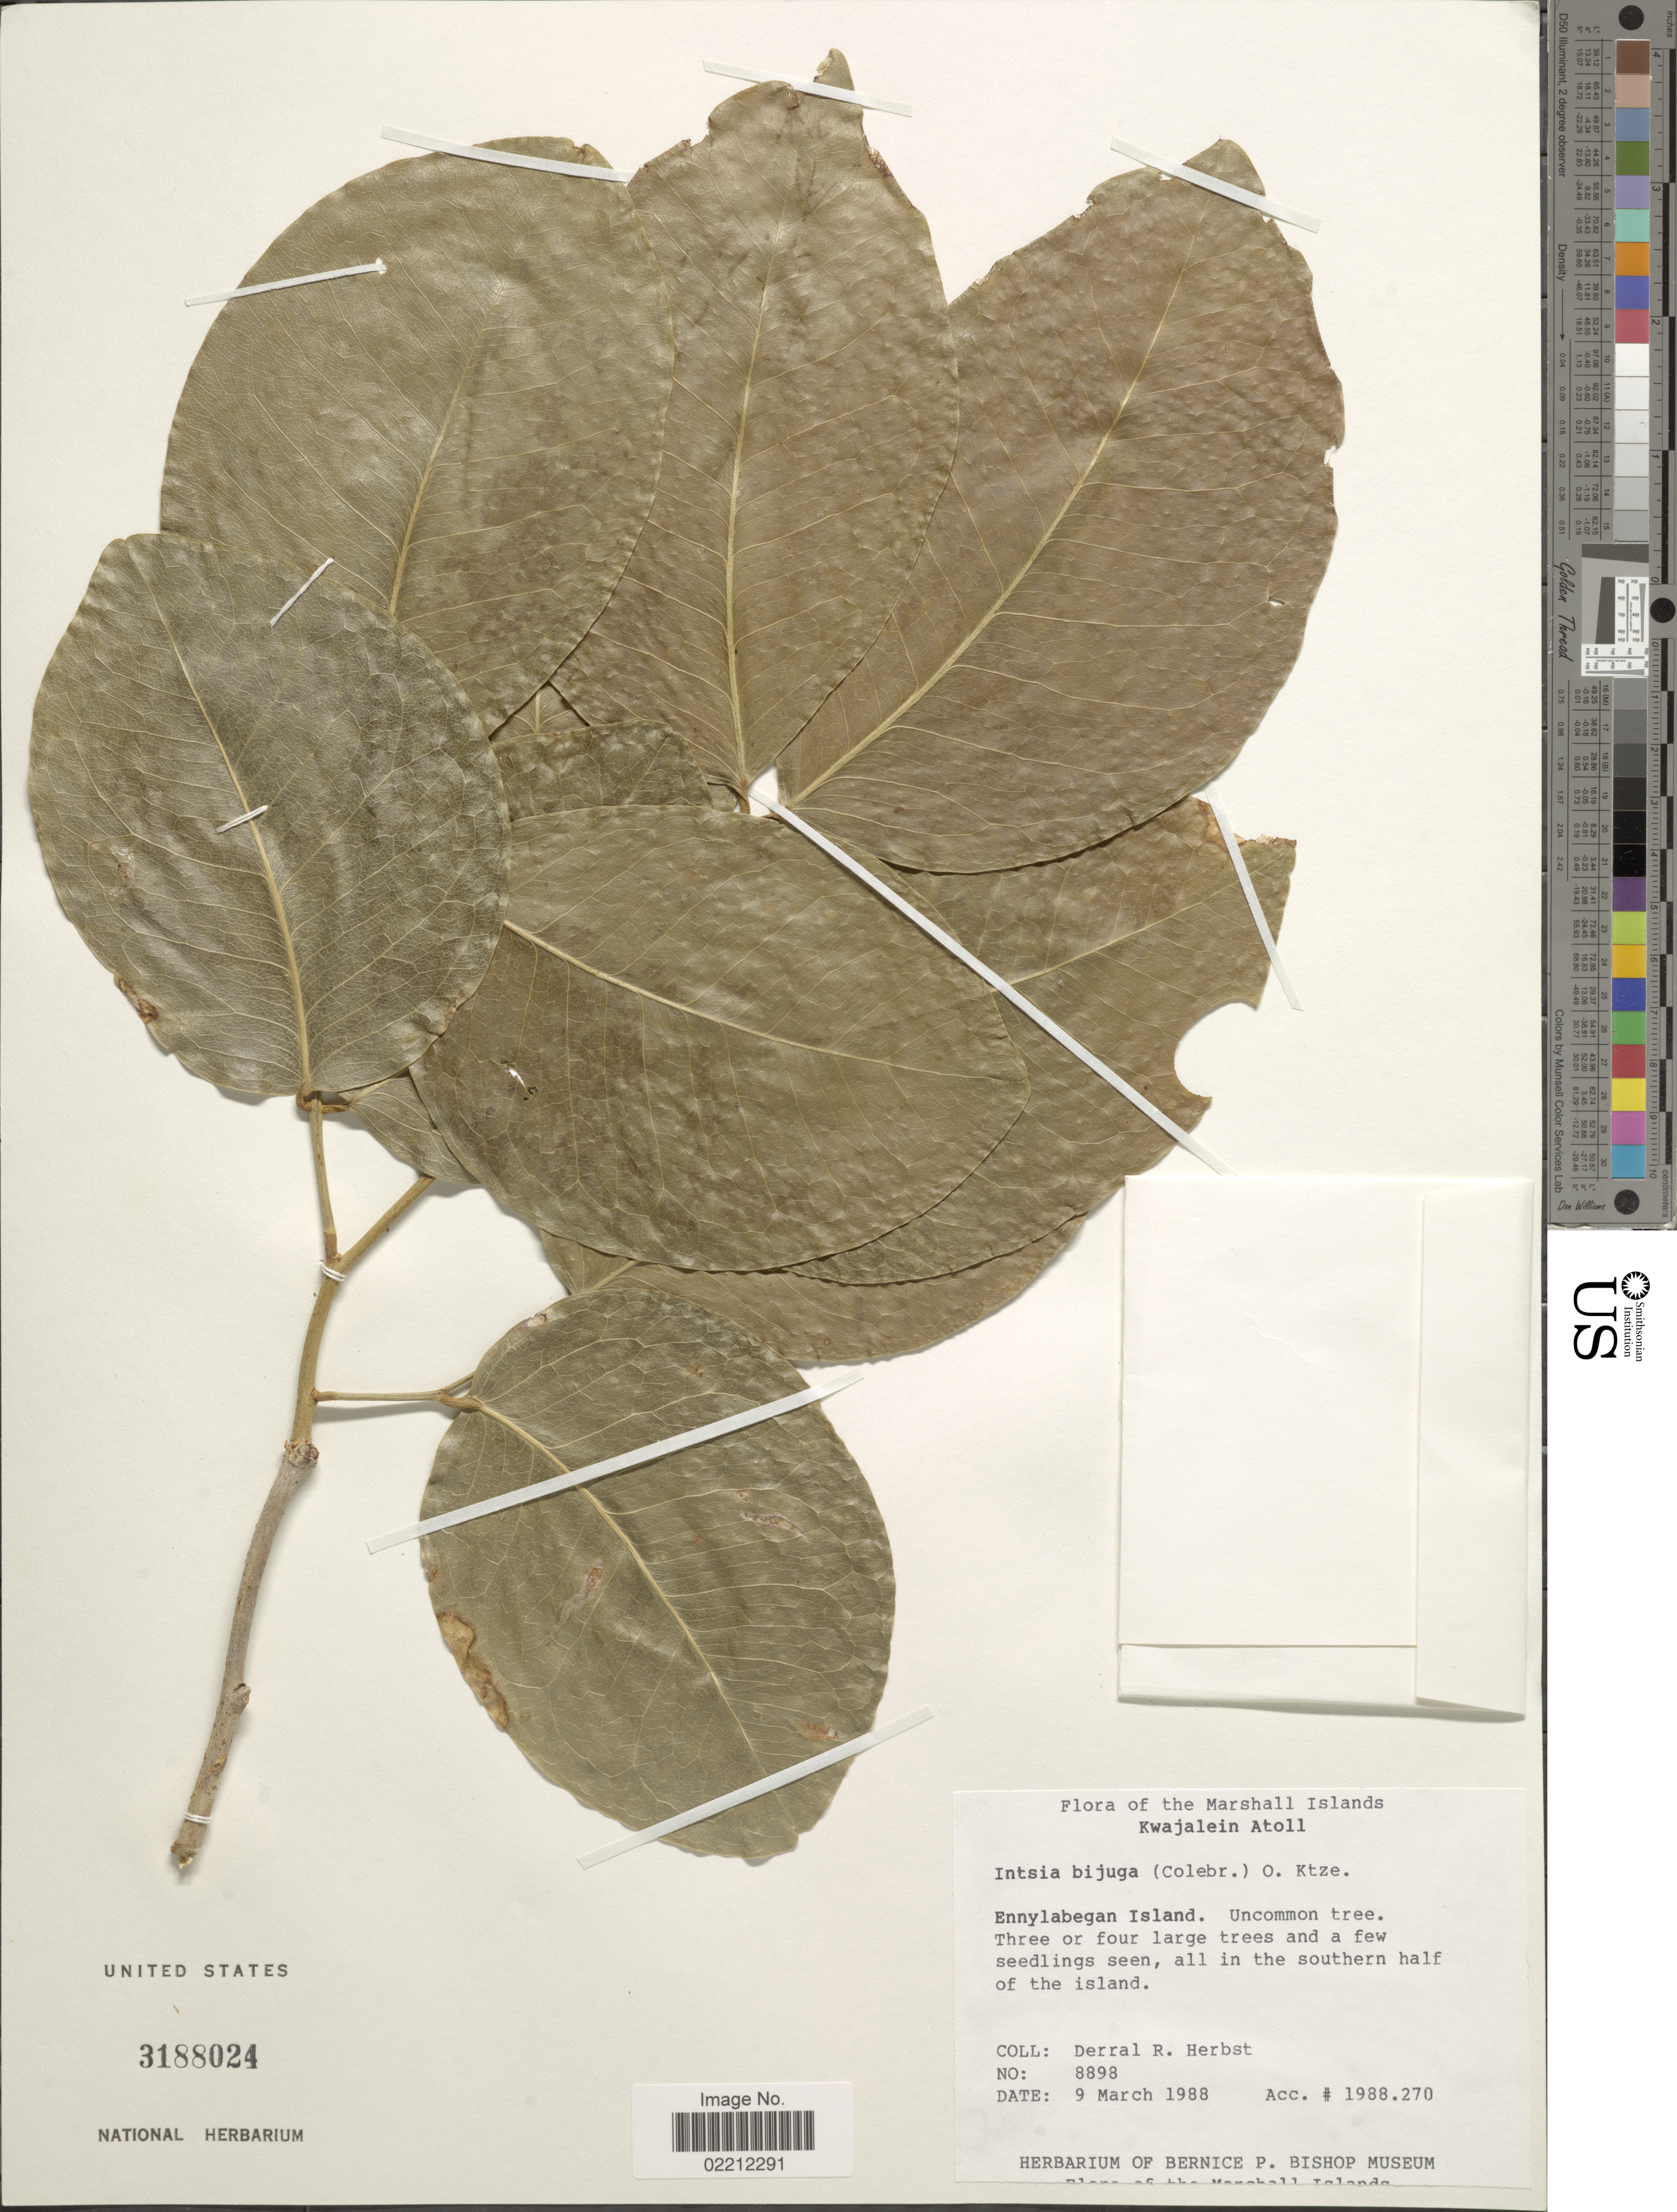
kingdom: Plantae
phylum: Tracheophyta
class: Magnoliopsida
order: Fabales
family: Fabaceae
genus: Intsia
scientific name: Intsia bijuga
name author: (Colebr.) Kuntze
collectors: D. R. Herbst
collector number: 8898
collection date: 1988-03-09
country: Marshall Islands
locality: Kwajalein Atoll. Ennylabegan Island.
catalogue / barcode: US 3188024